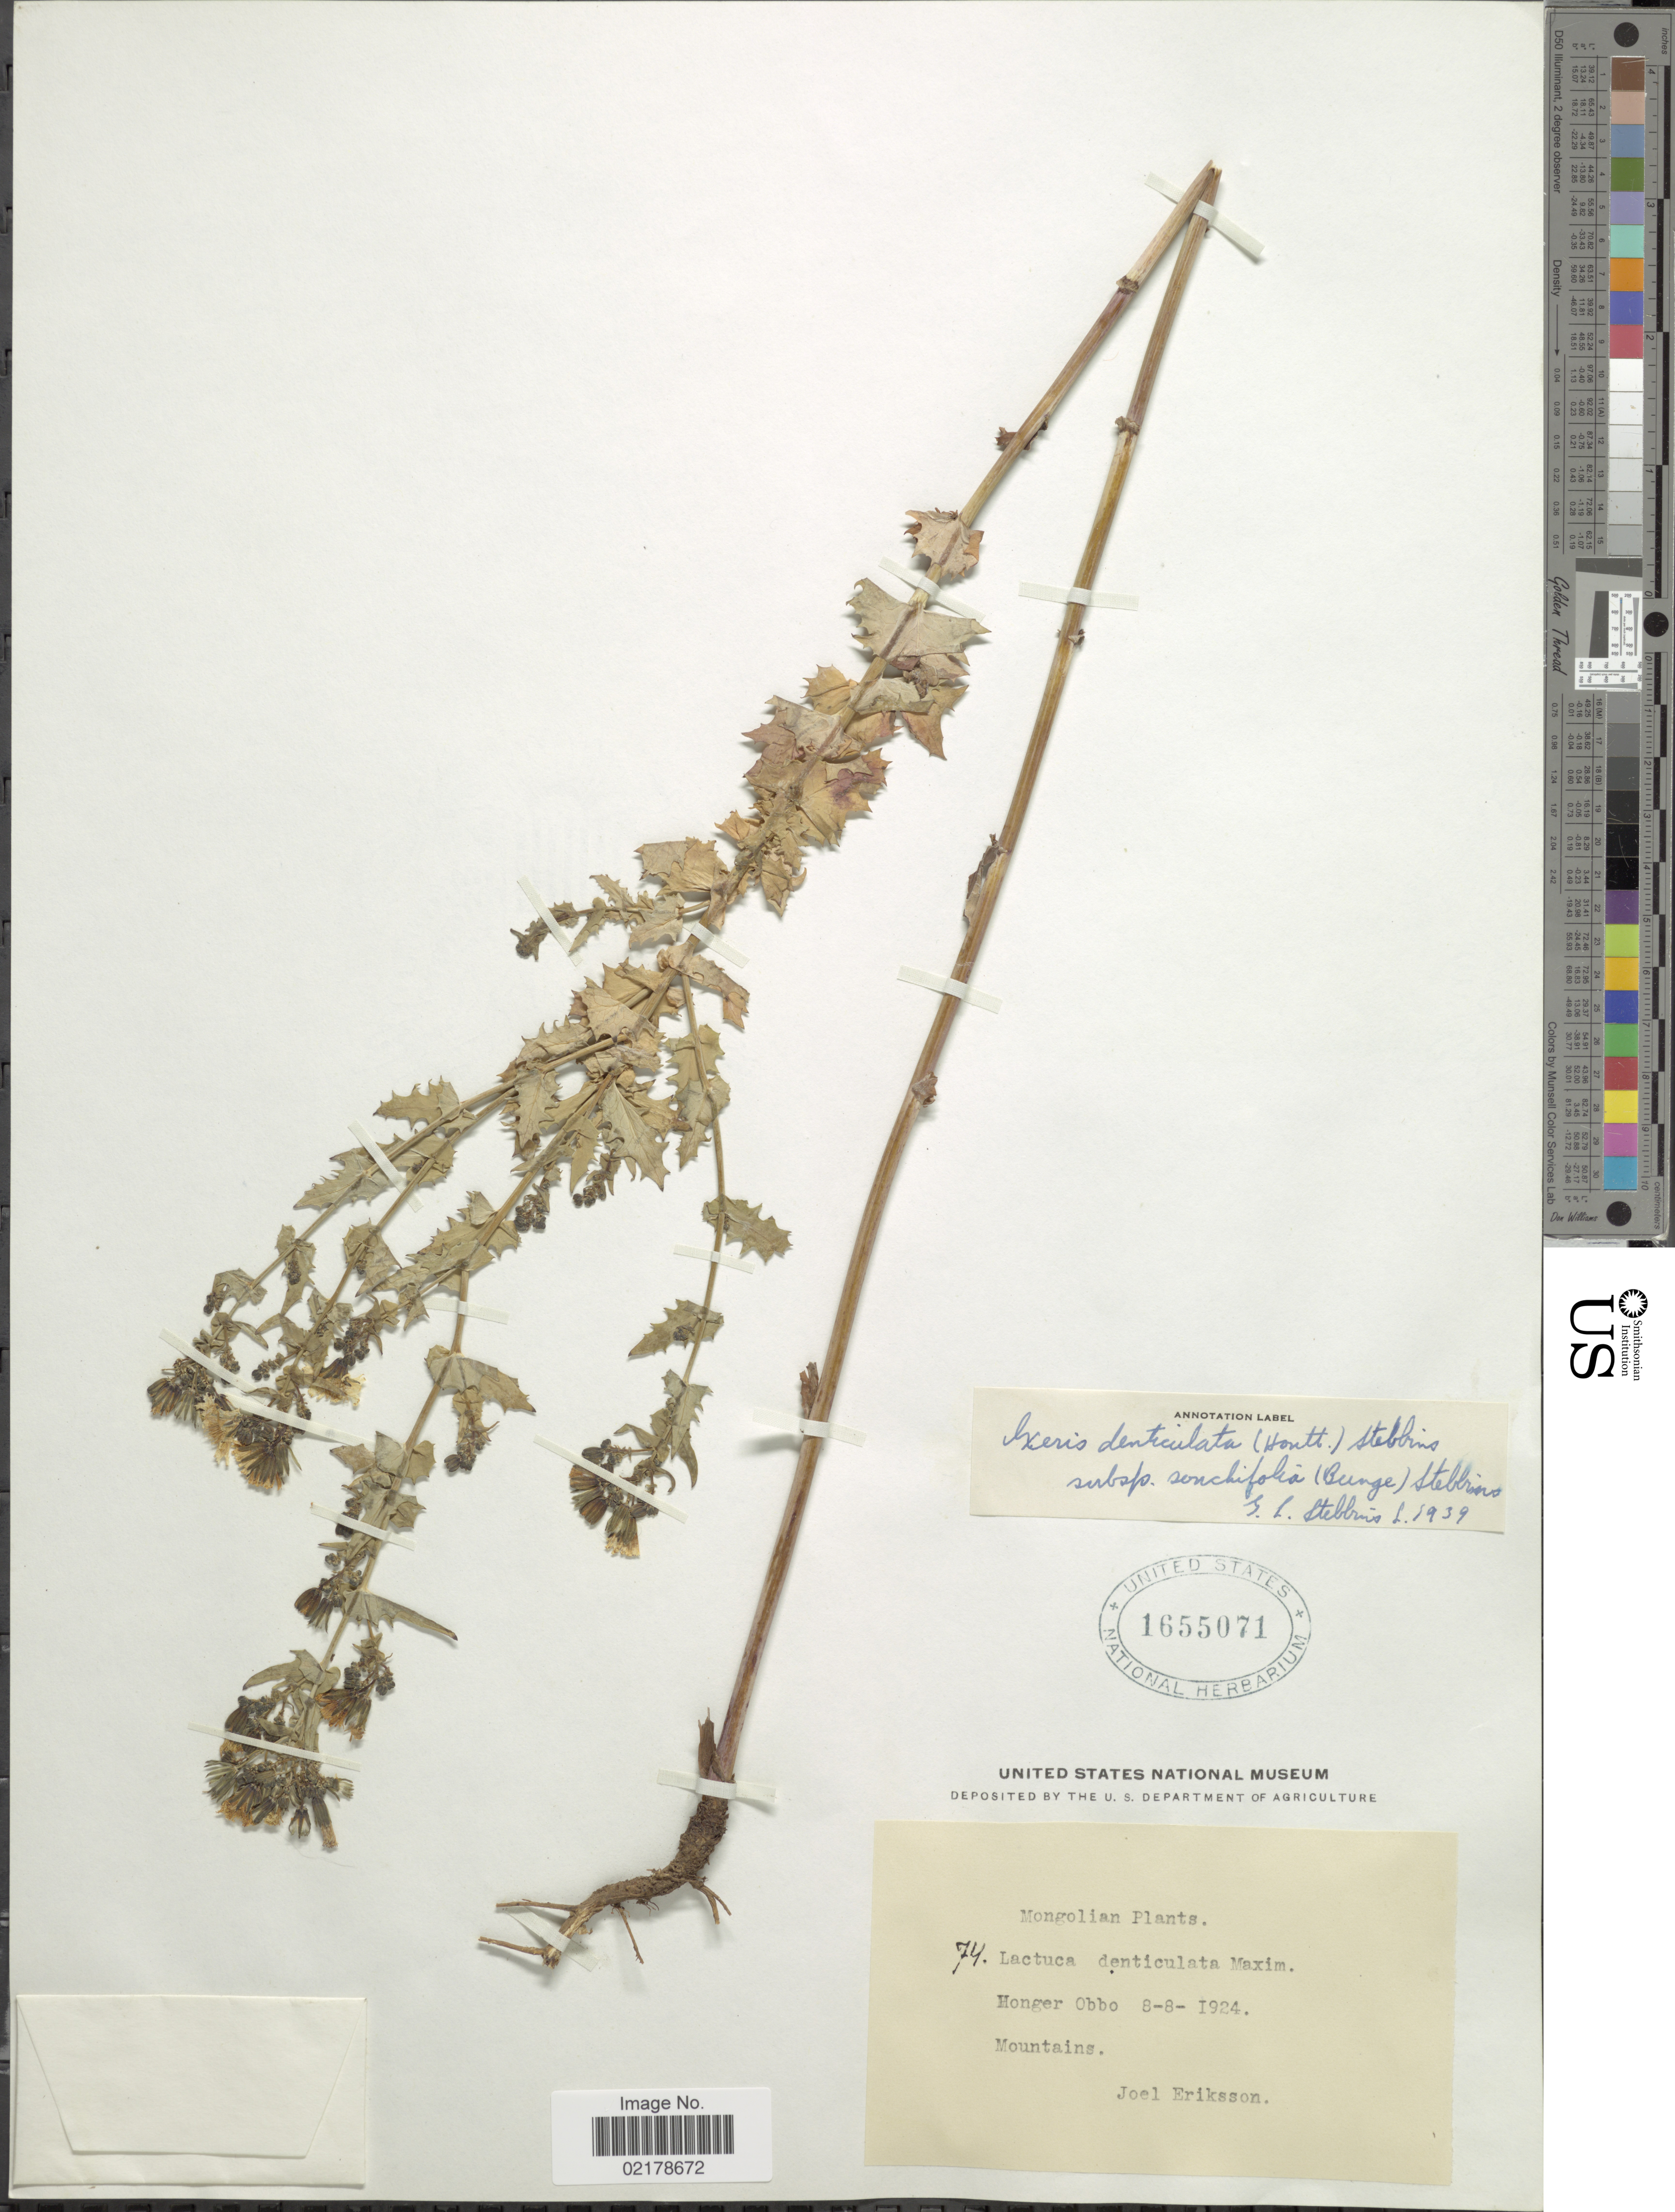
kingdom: Plantae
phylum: Tracheophyta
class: Magnoliopsida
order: Asterales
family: Asteraceae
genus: Crepidiastrum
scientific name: Crepidiastrum denticulatum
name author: (Houtt.) Pak & Kawano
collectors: J. Eriksson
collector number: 74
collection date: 1924-08-08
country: Mongolia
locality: Honger Obbo. Mountains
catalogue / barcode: US 1655071